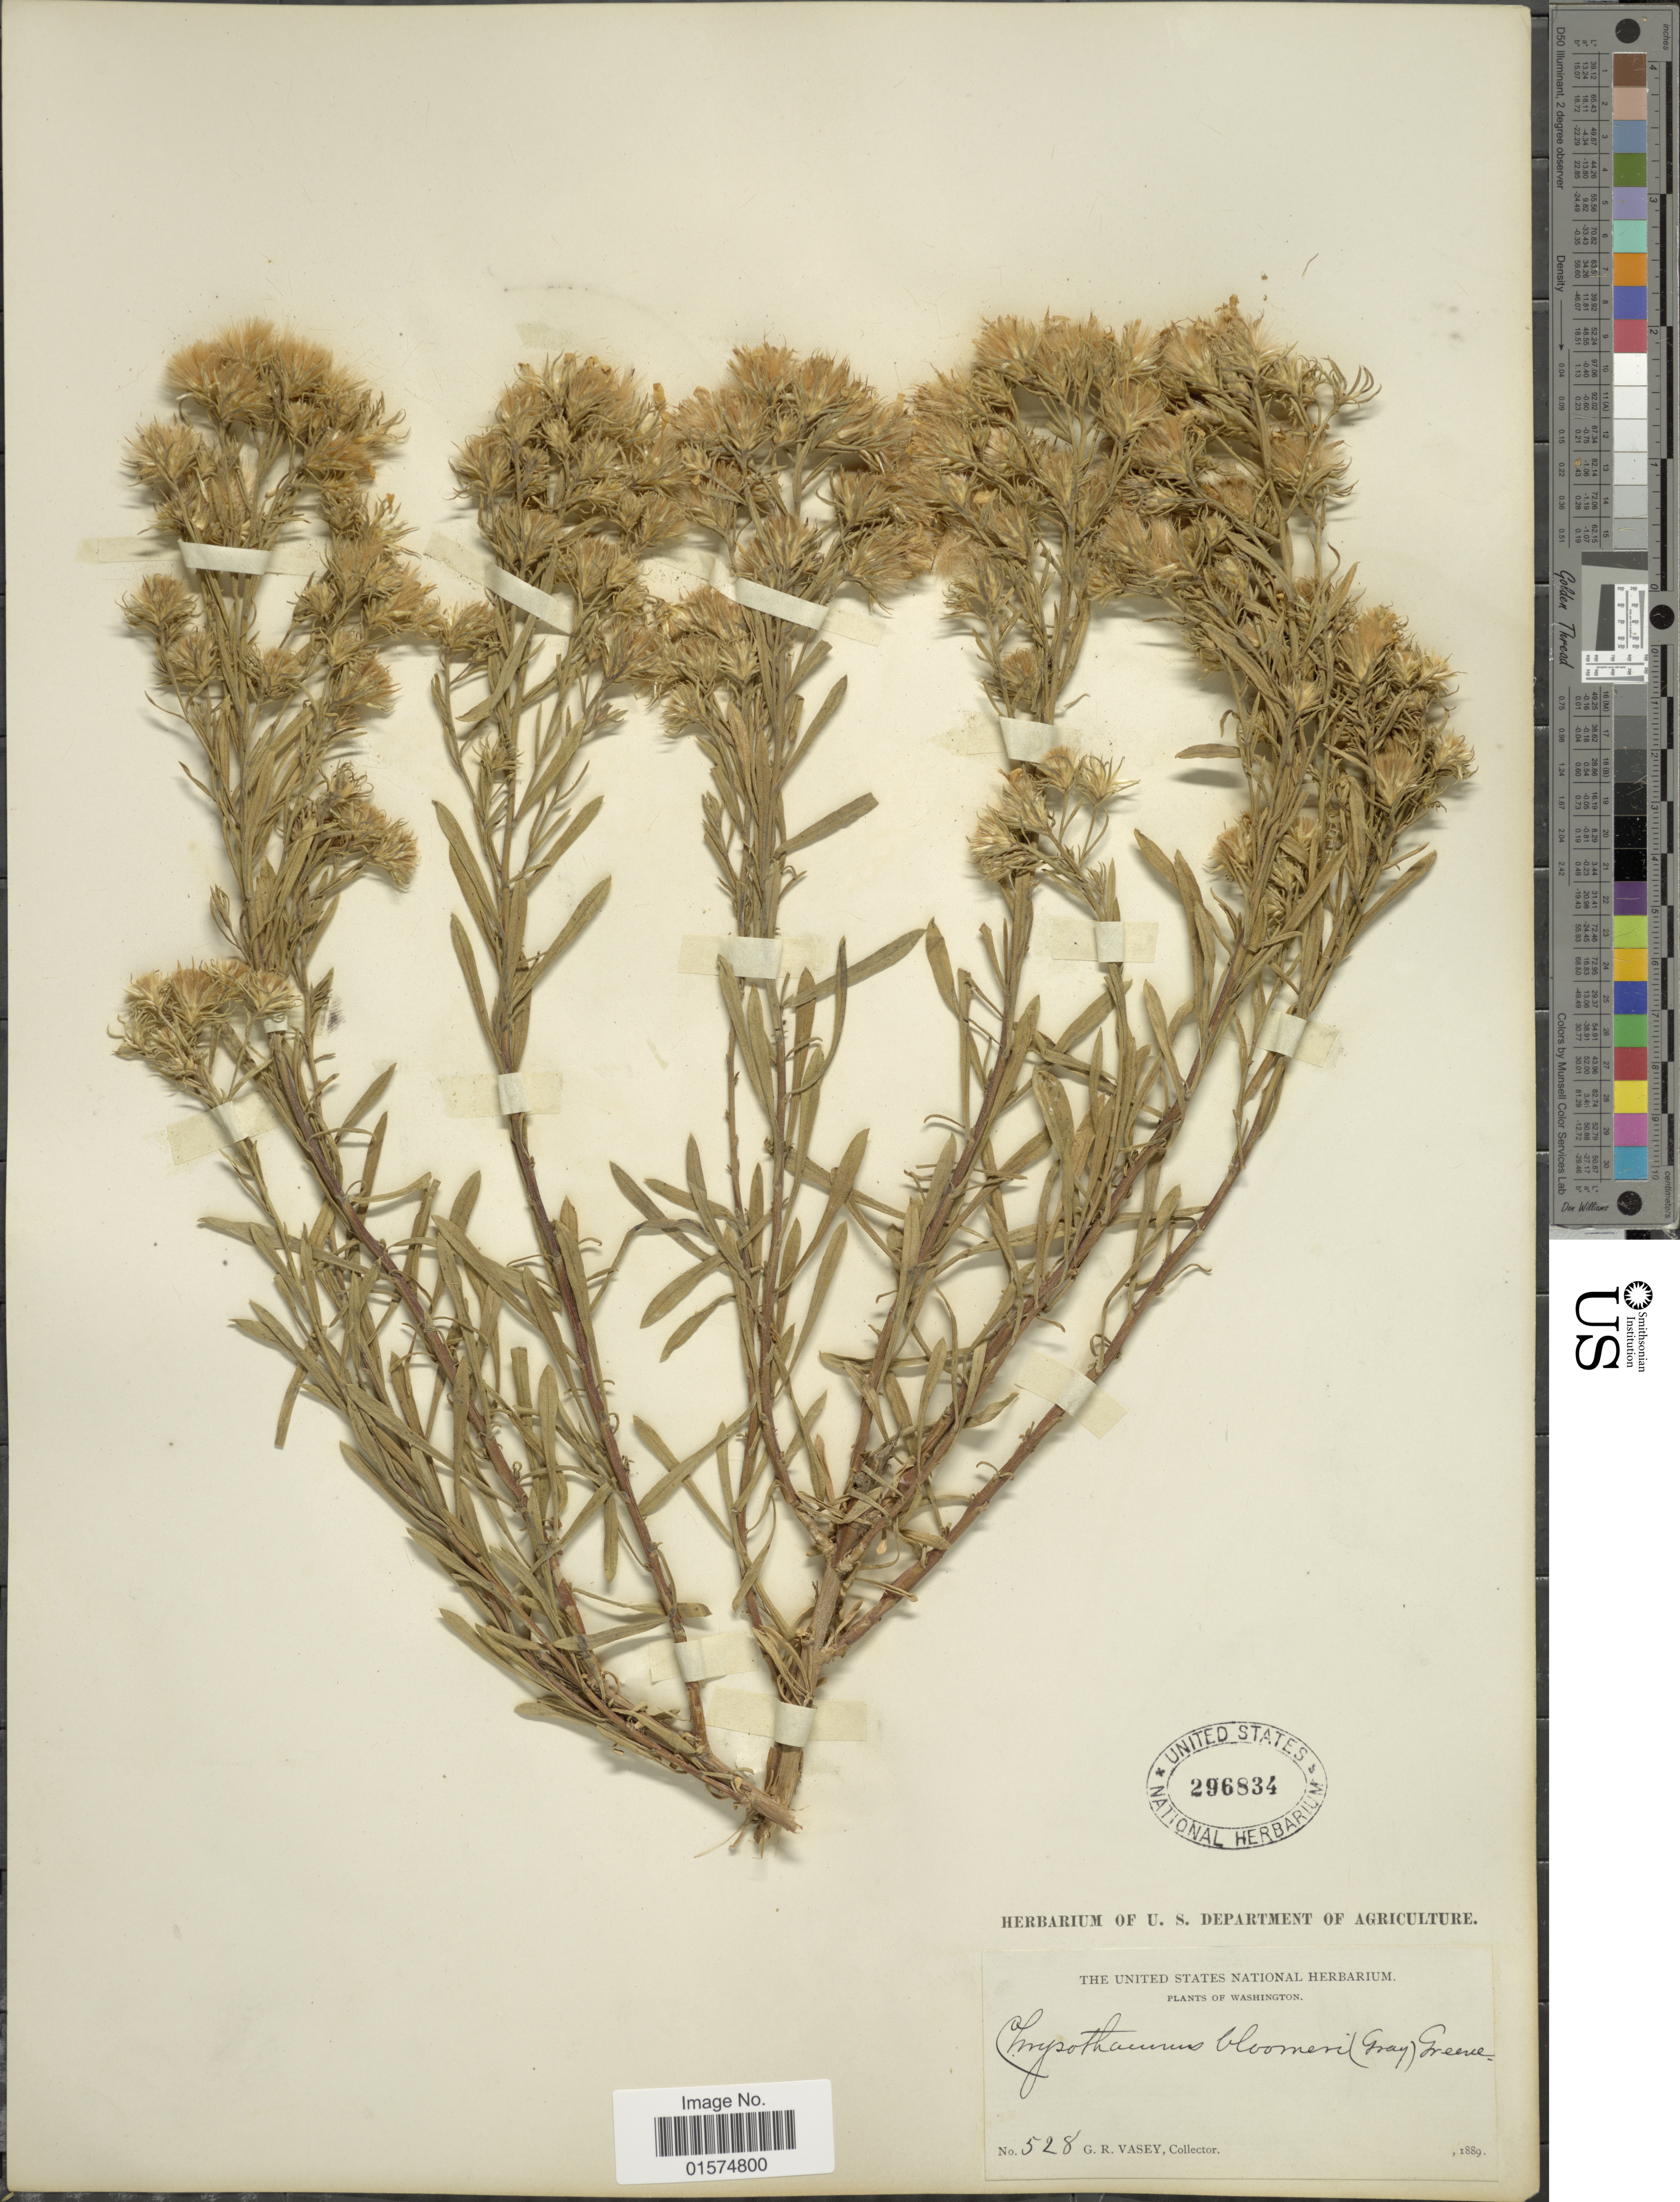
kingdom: Plantae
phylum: Tracheophyta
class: Magnoliopsida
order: Asterales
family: Asteraceae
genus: Ericameria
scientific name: Ericameria bloomeri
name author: (A. Gray) J.F. Macbr.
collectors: G. R. Vasey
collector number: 528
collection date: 1889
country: United States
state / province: Washington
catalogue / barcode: US 296834